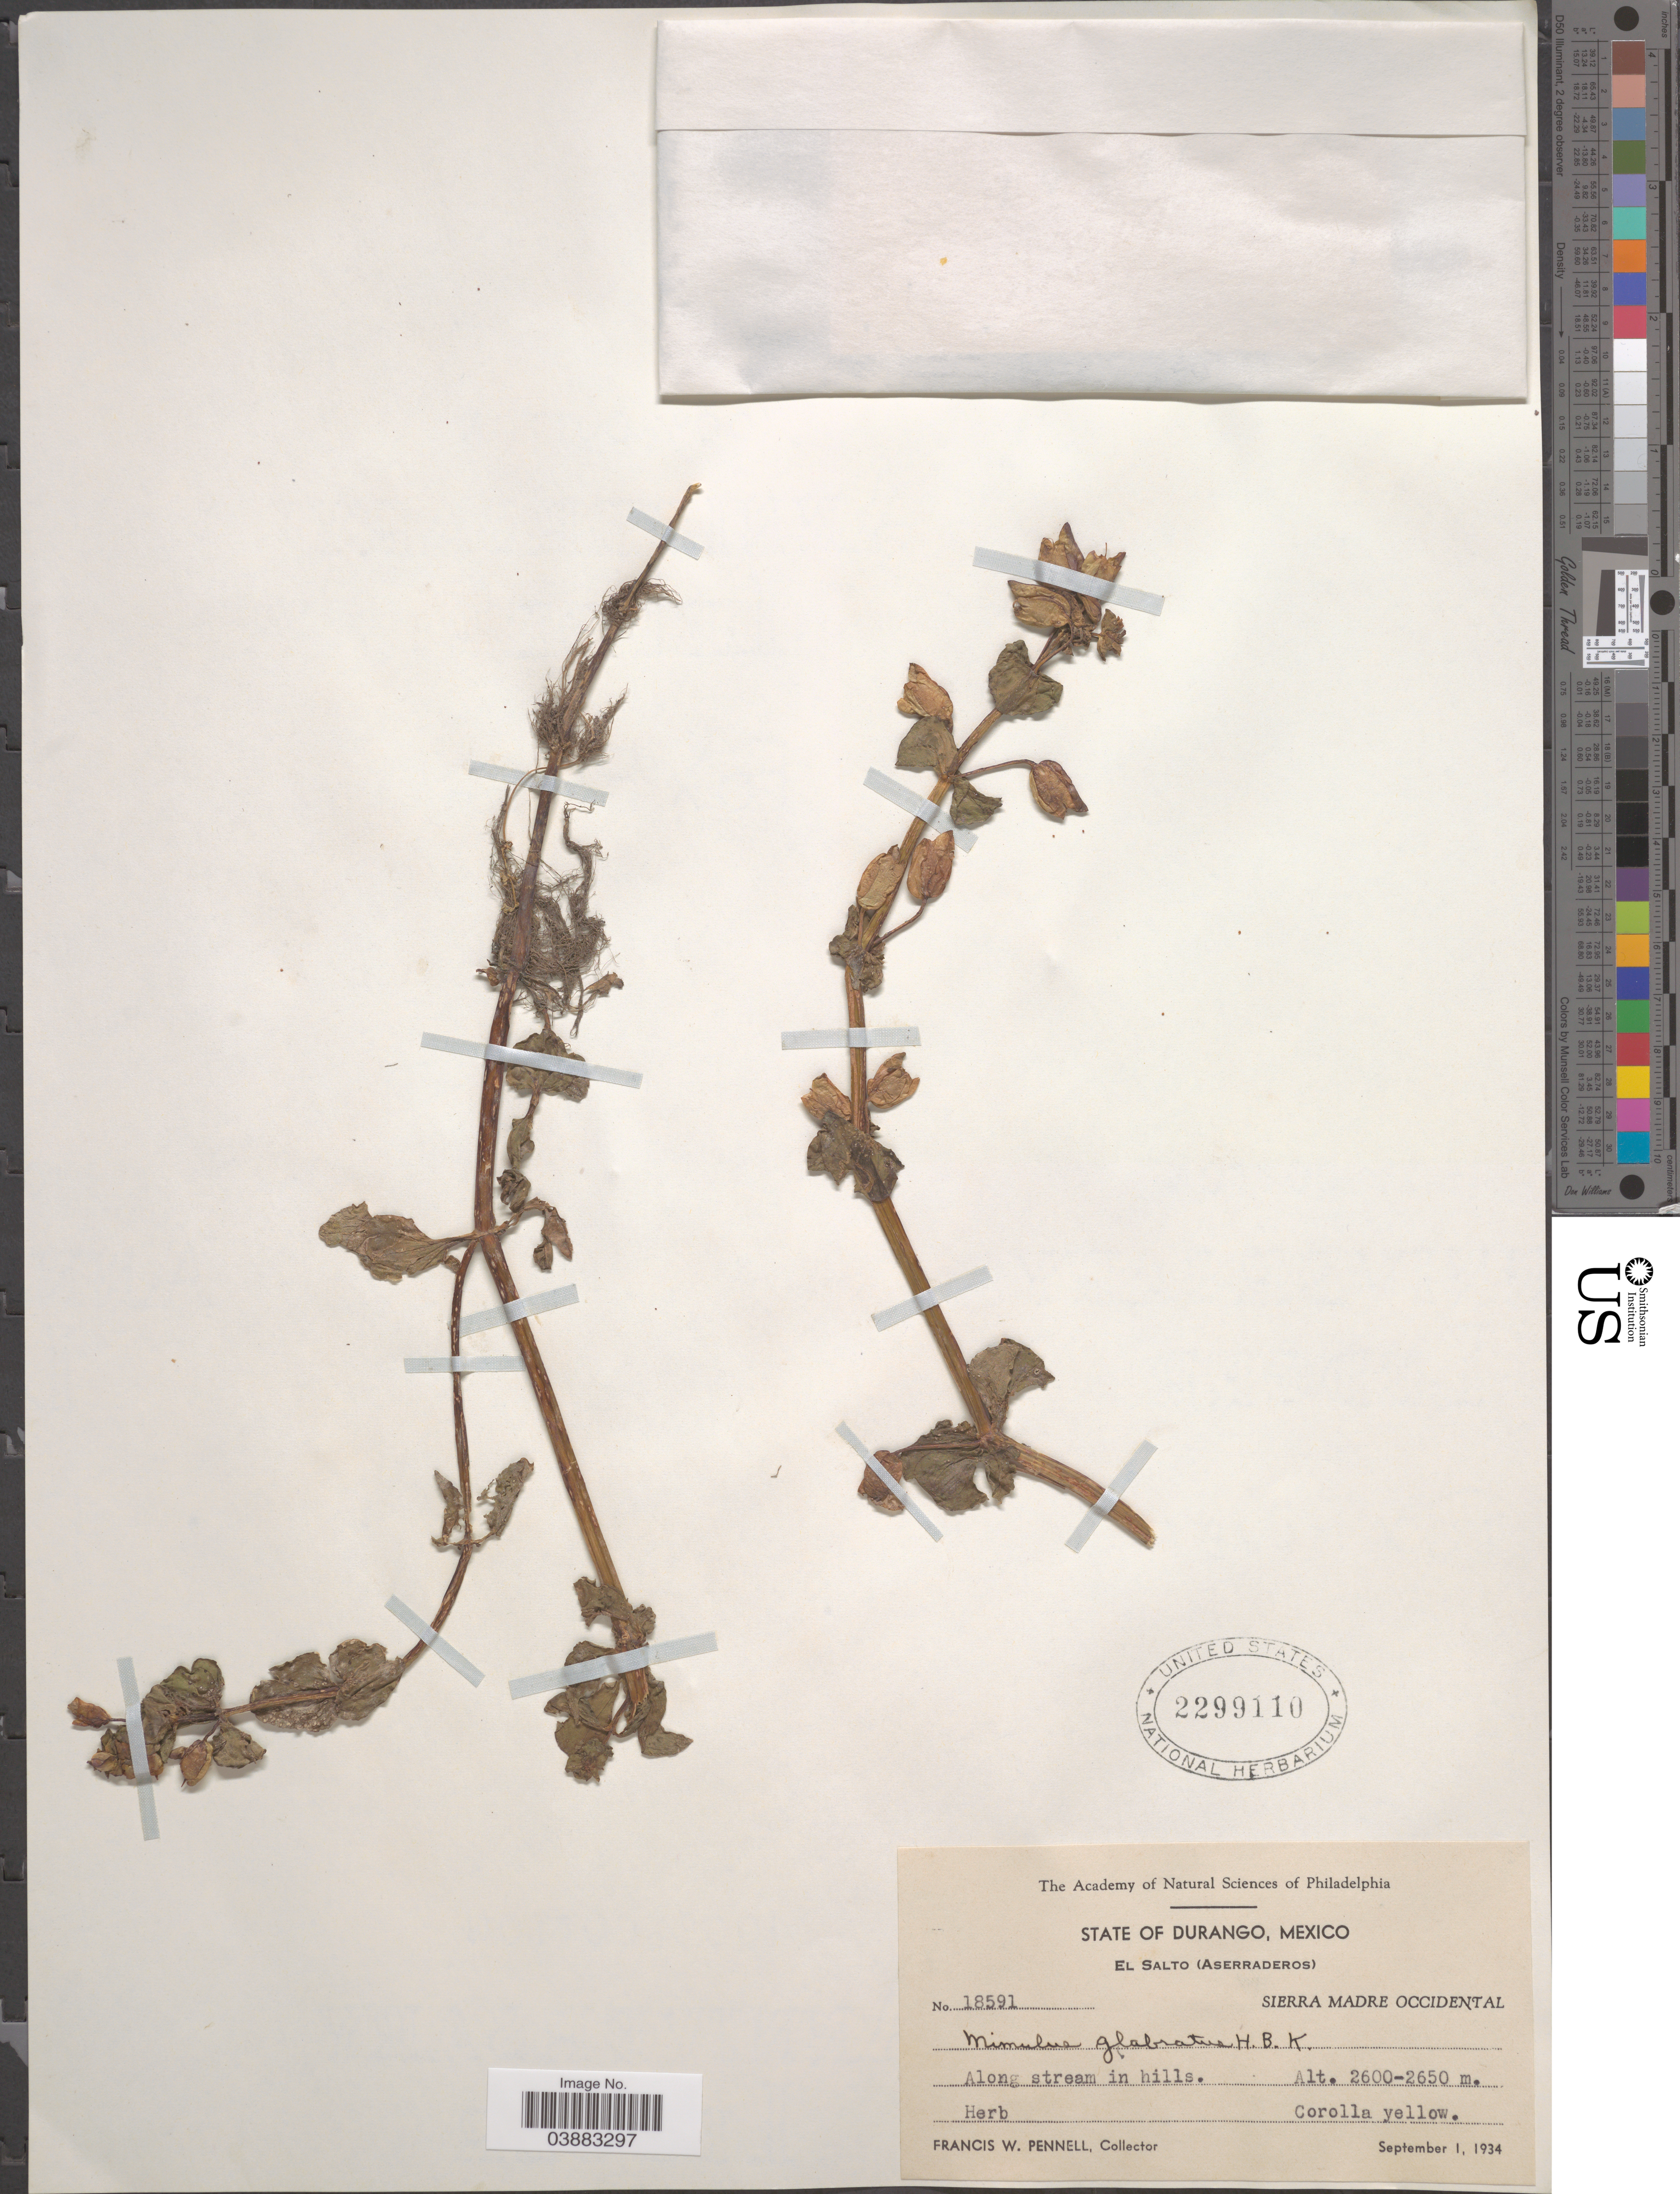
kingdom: Plantae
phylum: Tracheophyta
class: Magnoliopsida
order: Lamiales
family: Phrymaceae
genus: Mimulus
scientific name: Mimulus glabratus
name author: Kunth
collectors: F. W. Pennell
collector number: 18591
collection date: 1934-09-01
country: Mexico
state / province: Durango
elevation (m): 2600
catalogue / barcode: US 2299110